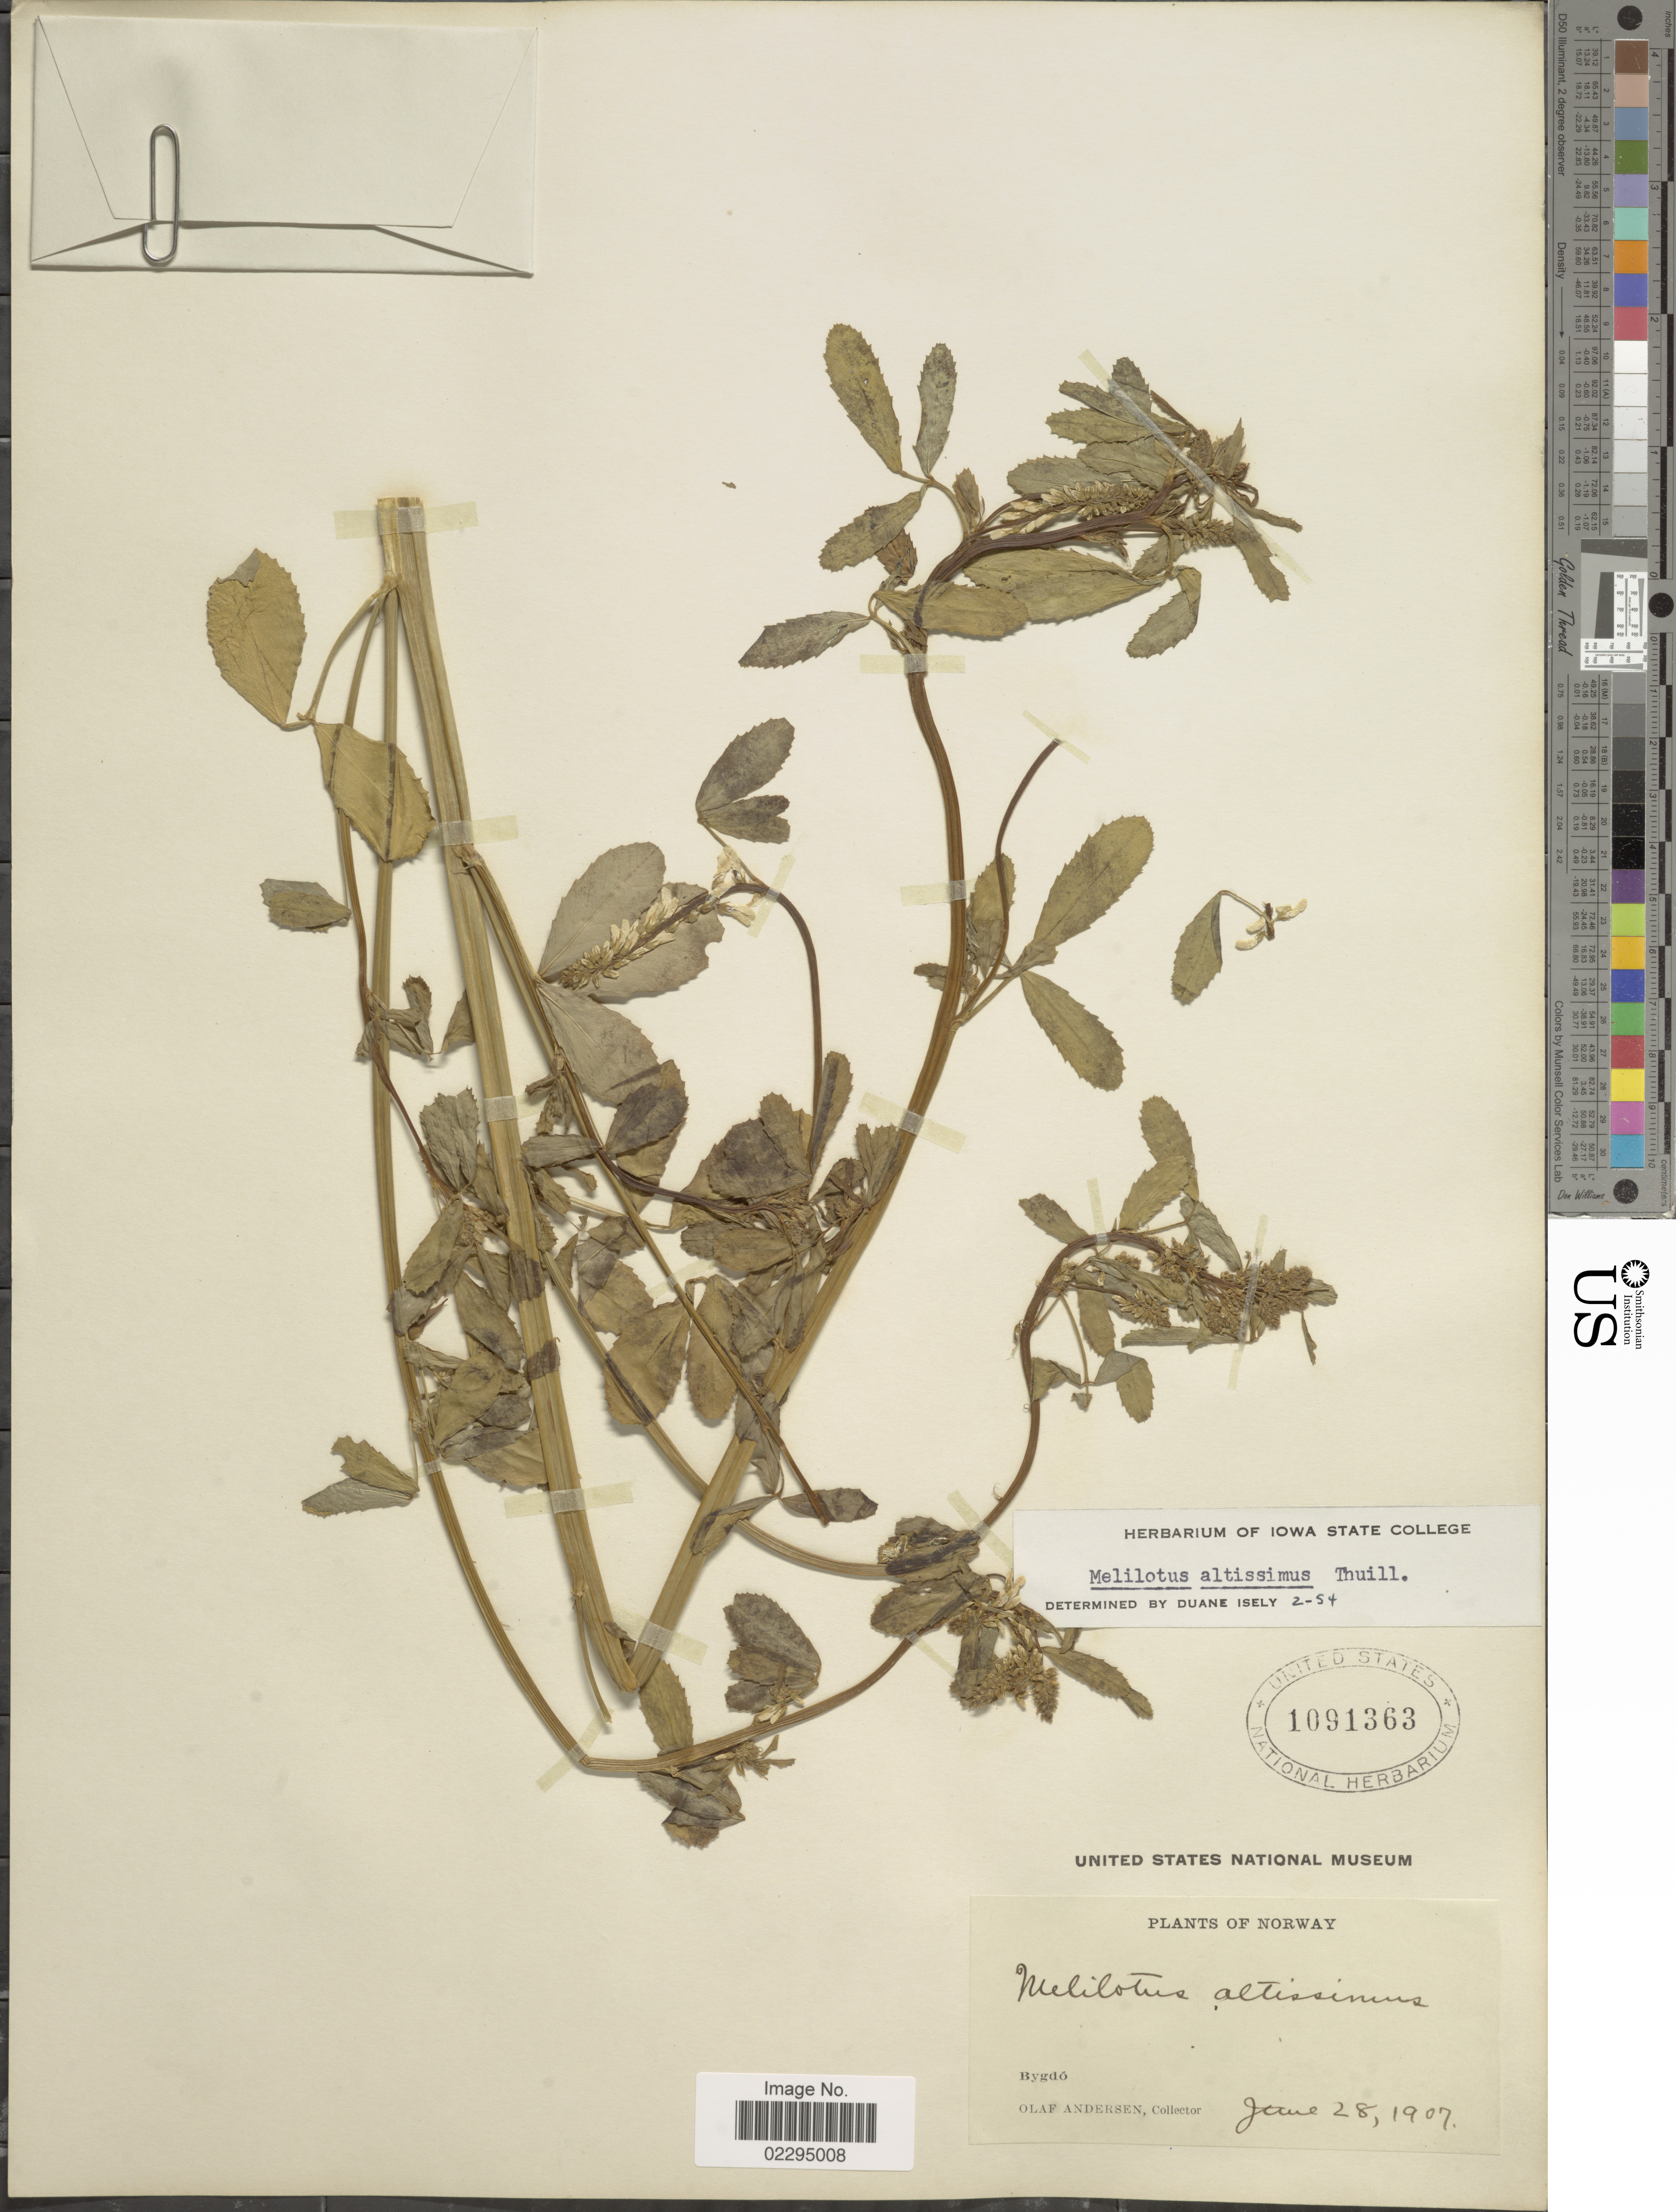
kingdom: Plantae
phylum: Tracheophyta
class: Magnoliopsida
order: Fabales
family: Fabaceae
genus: Melilotus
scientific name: Melilotus altissimus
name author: Thuill.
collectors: O. Anderson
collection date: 1907-06-28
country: Norway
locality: Bygdó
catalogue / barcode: US 1091363